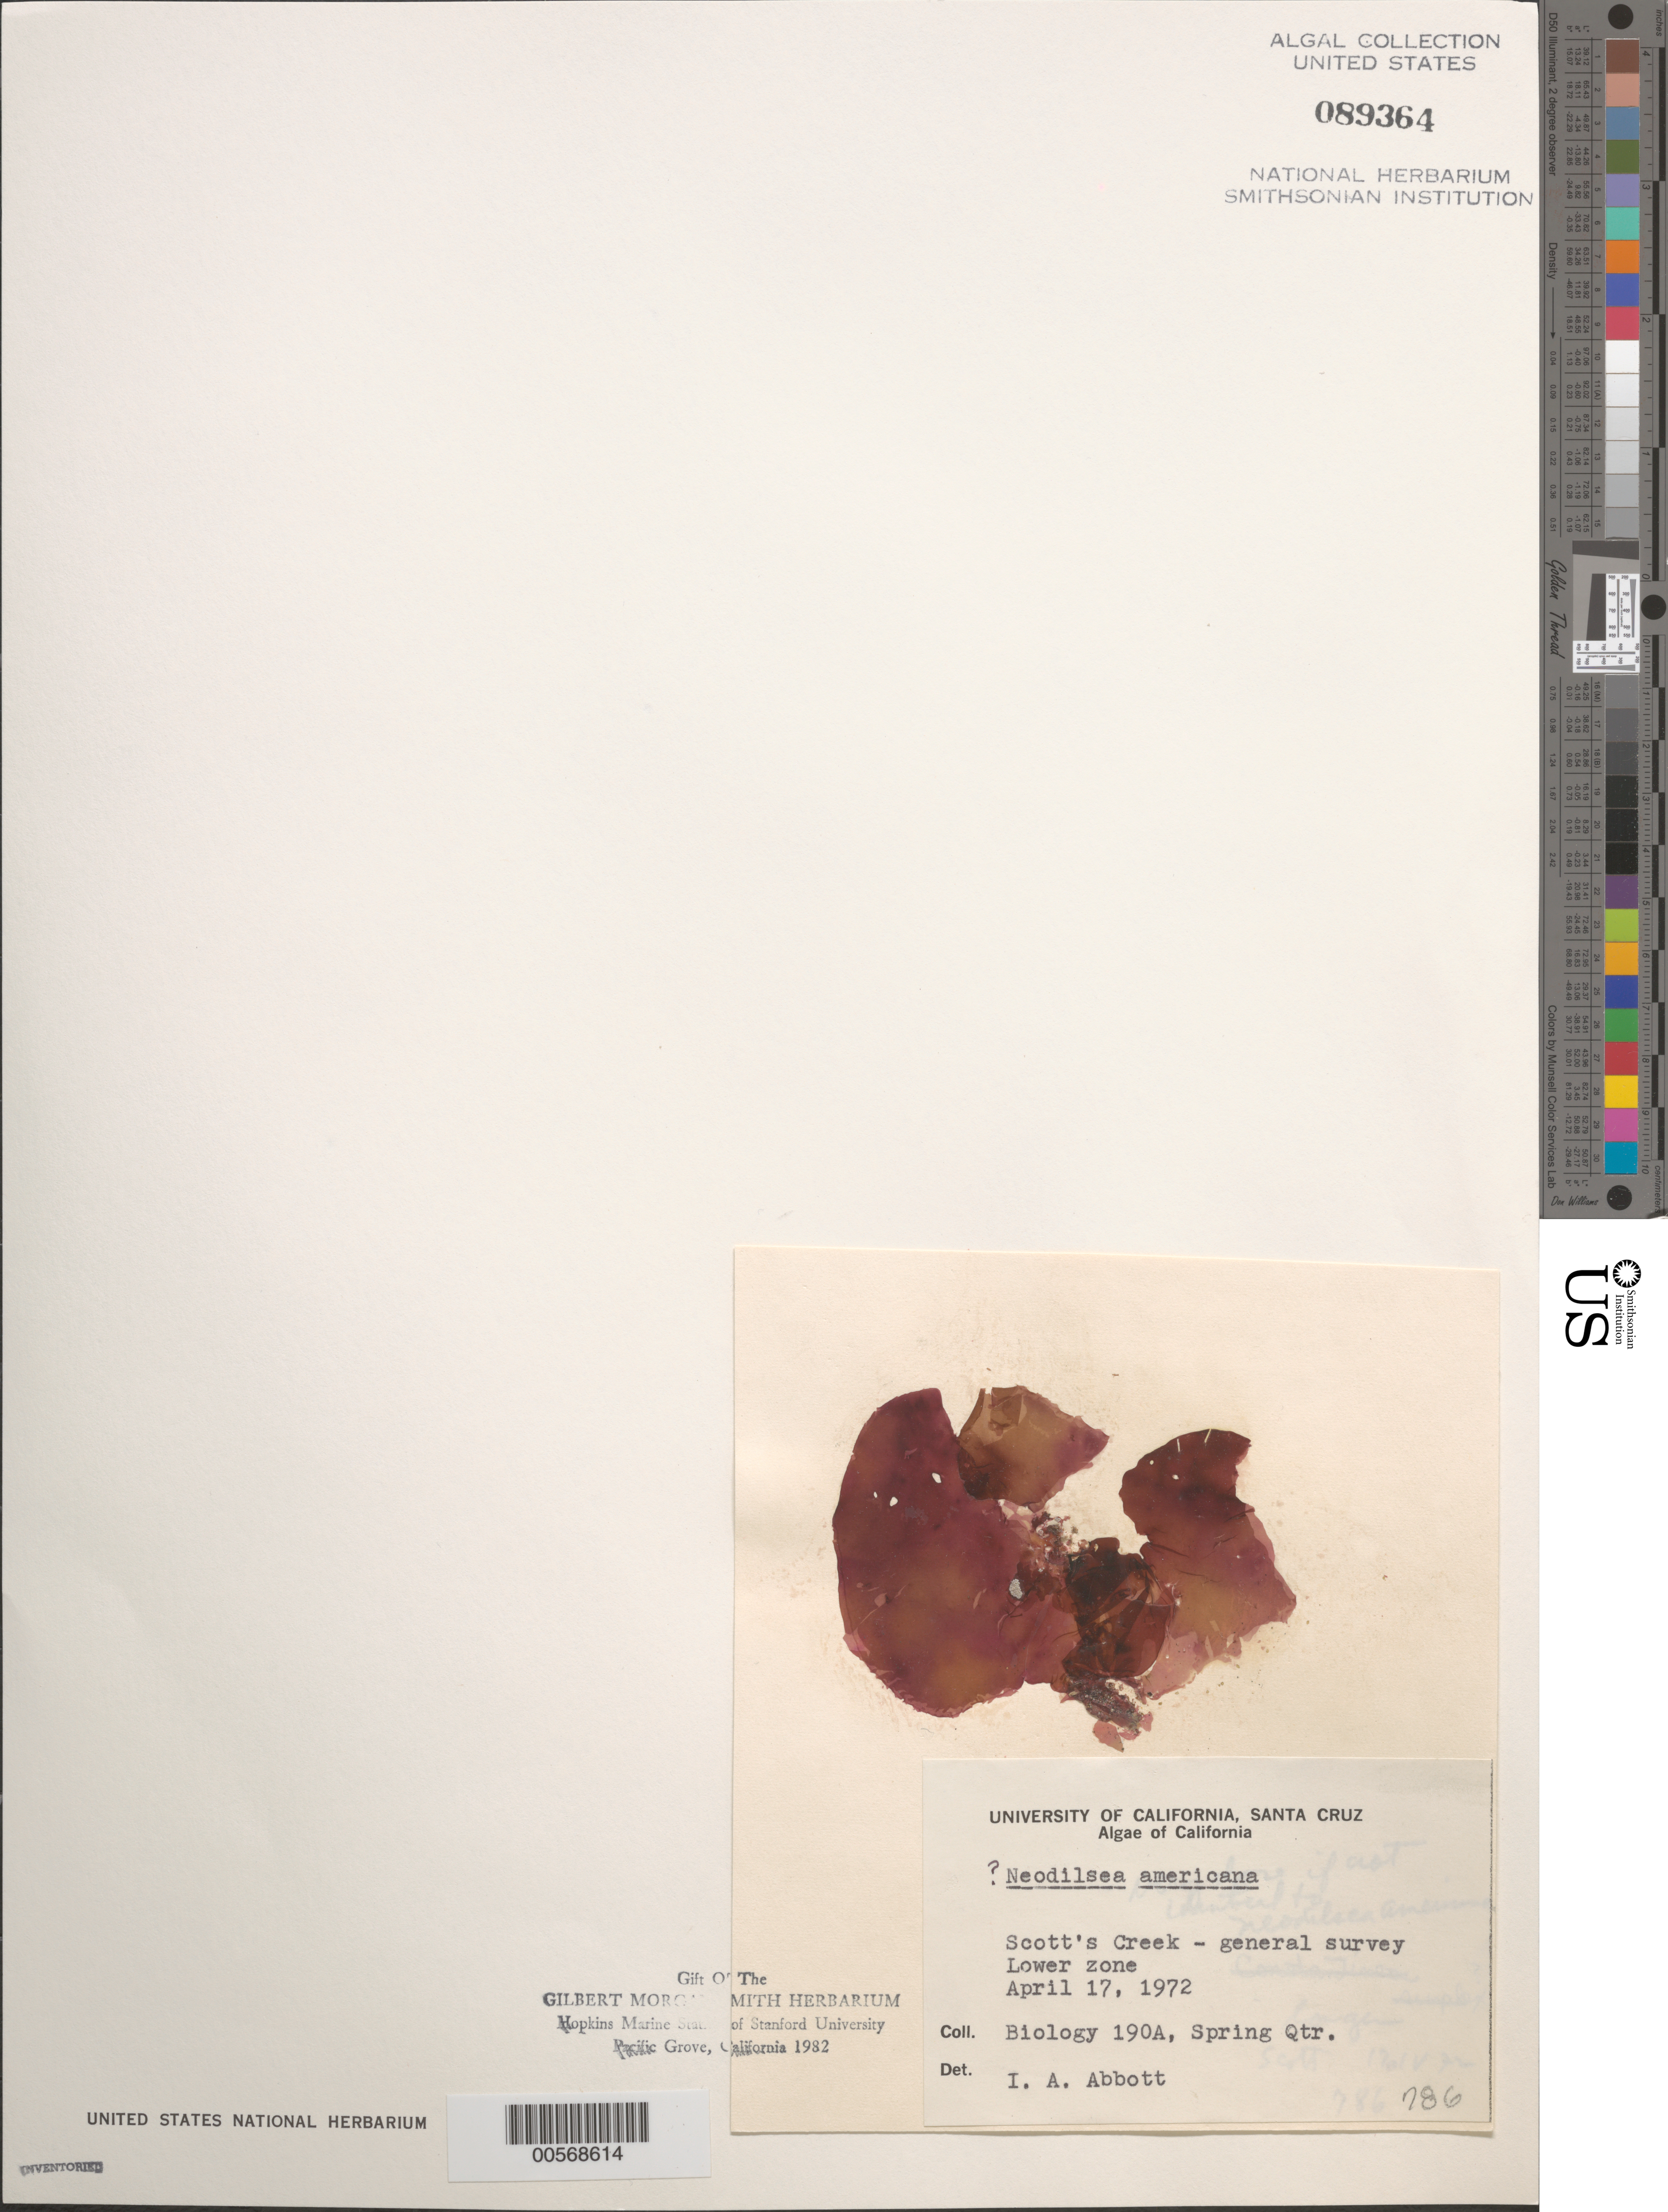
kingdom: Plantae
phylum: Rhodophyta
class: Florideophyceae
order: Gigartinales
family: Dumontiaceae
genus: Neodilsea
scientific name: Neodilsea borealis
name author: (I.A. Abbott) S.C. Lindstrom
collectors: Spring Biology Class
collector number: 786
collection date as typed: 17 Apr 1972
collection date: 1972-04-17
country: United States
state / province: California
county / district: Santa Cruz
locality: Scott's Creek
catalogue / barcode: US 89364